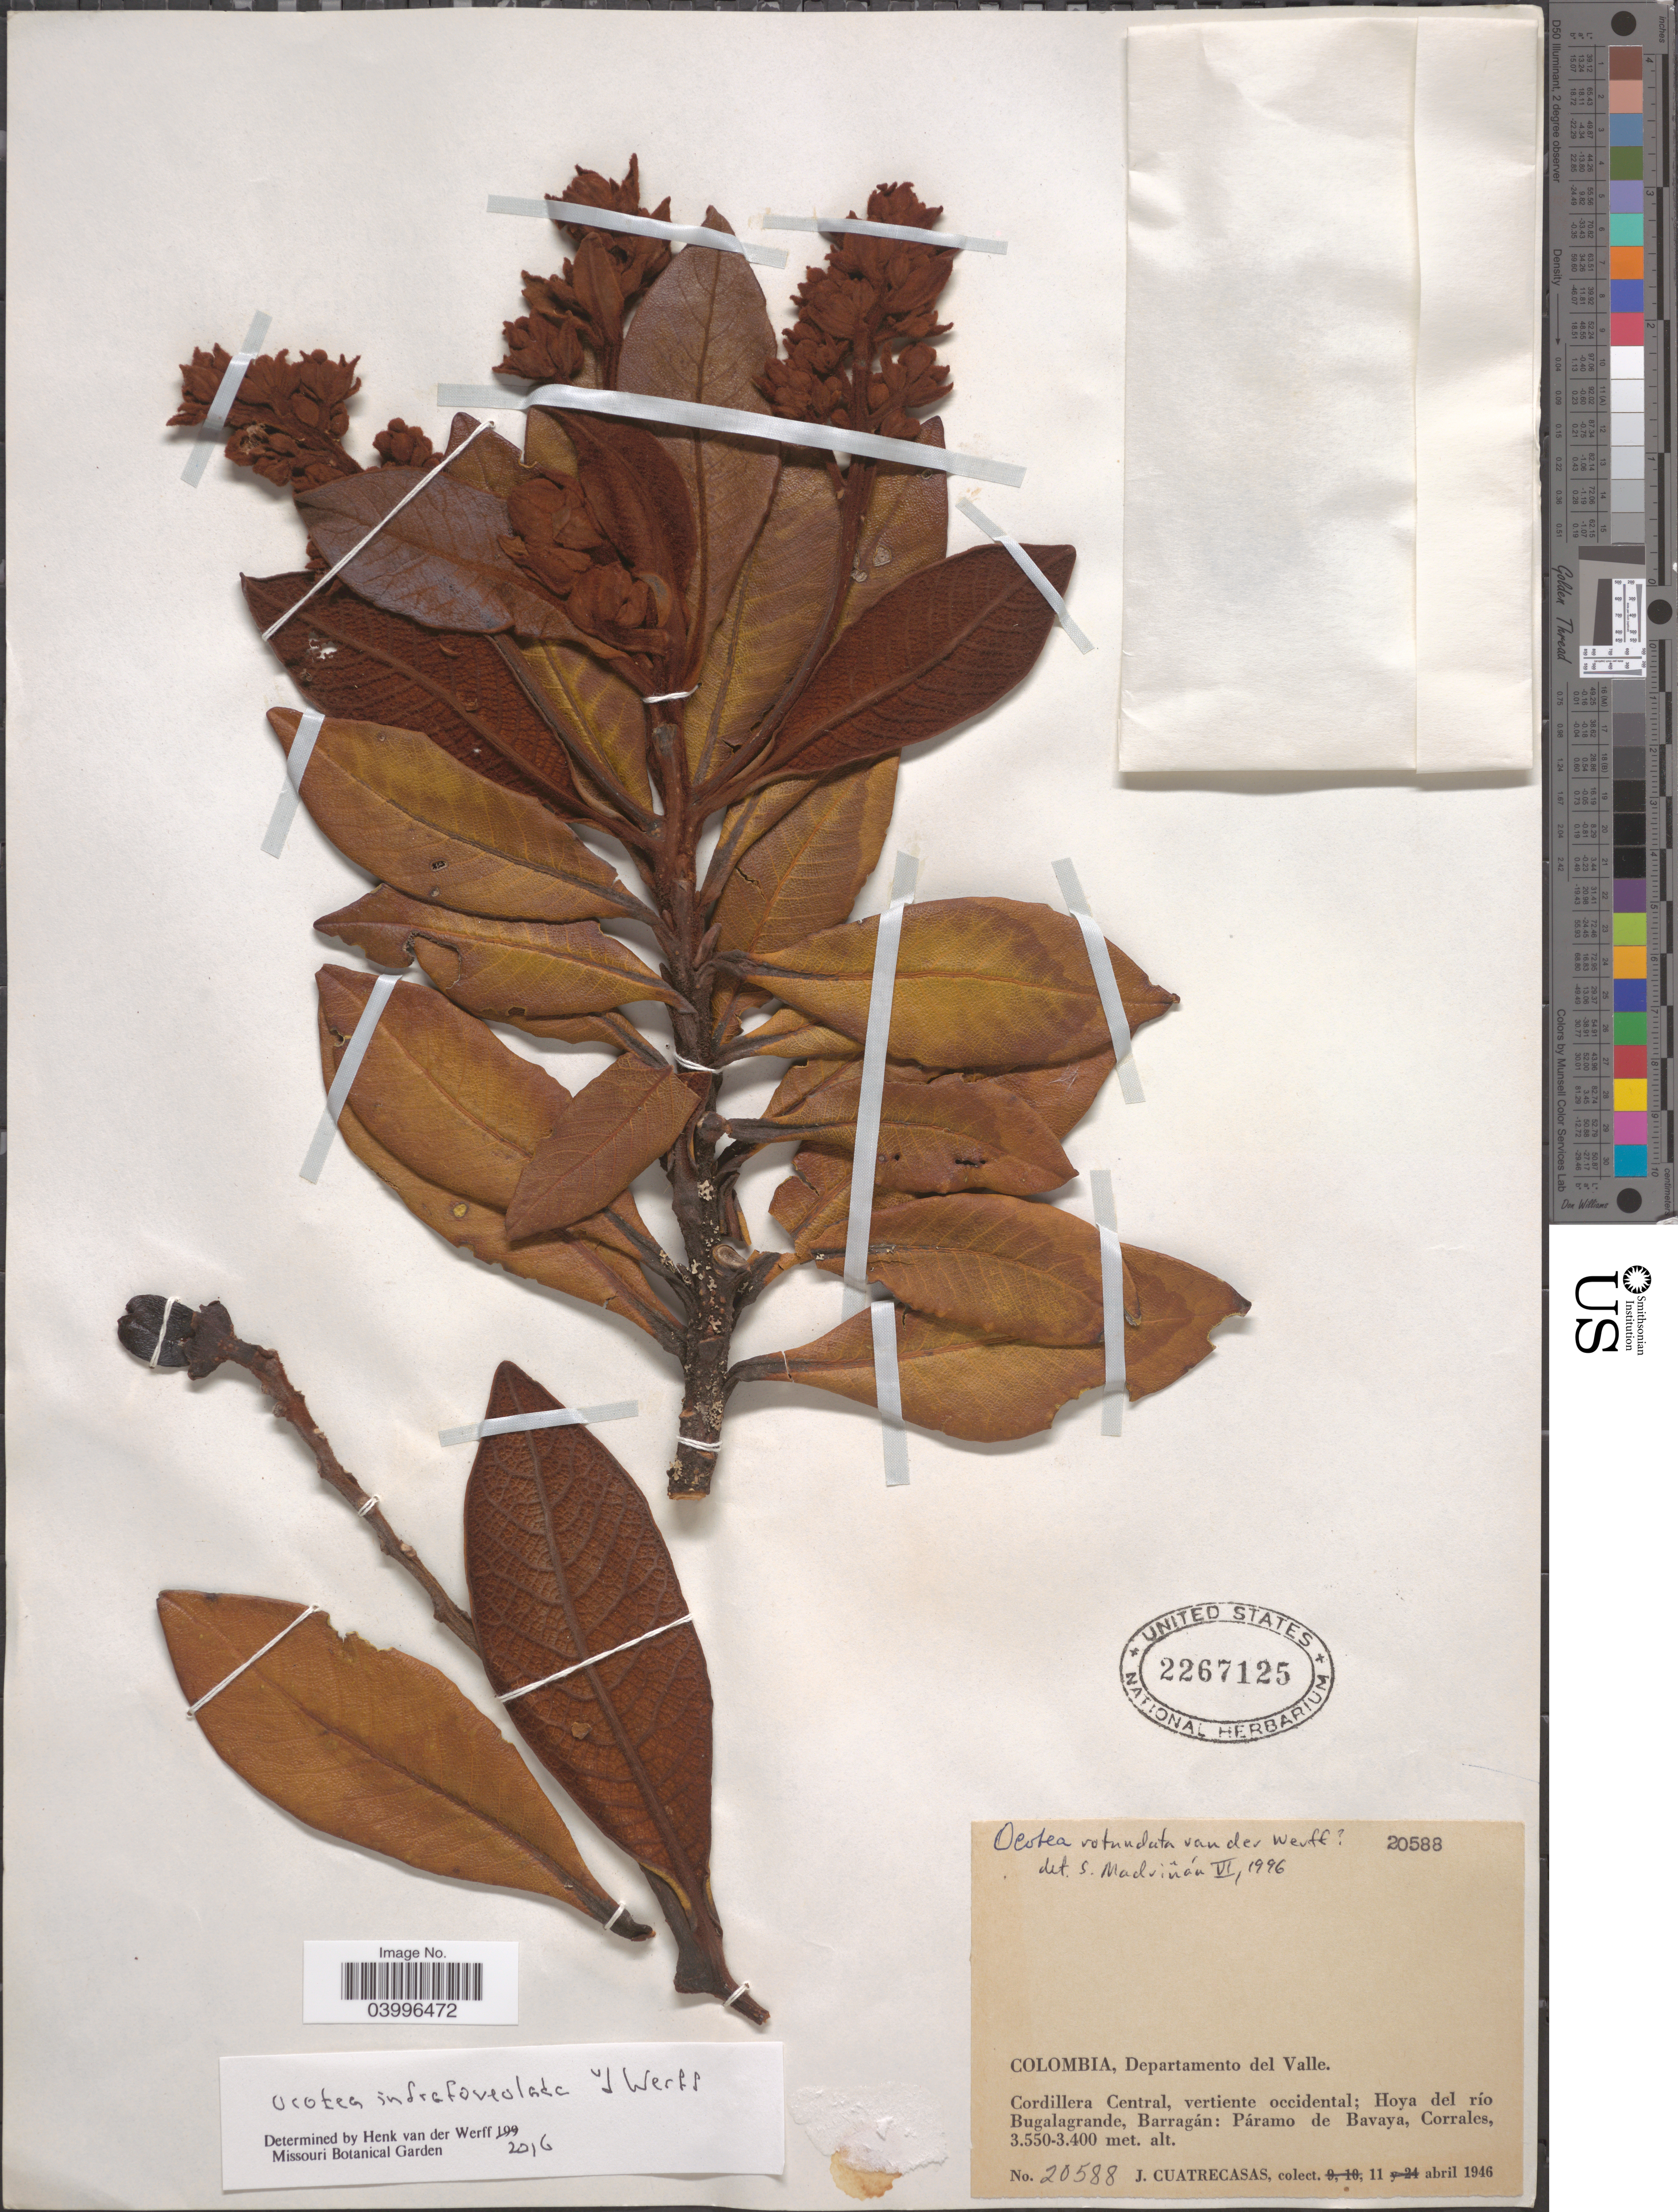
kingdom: Plantae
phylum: Tracheophyta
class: Magnoliopsida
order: Laurales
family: Lauraceae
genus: Ocotea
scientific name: Ocotea infrafoveolata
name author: van der Werff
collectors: J. Cuatrecasas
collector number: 20588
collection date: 1946-04-11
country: Colombia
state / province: Valle del Cauca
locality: Departamento del Valle. Cordillera Central, vertiente occidental; Hoya del rio Bugalagrande, Barragán: Páramo de Bavaya, Corrales.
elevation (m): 3400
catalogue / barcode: US 2267125